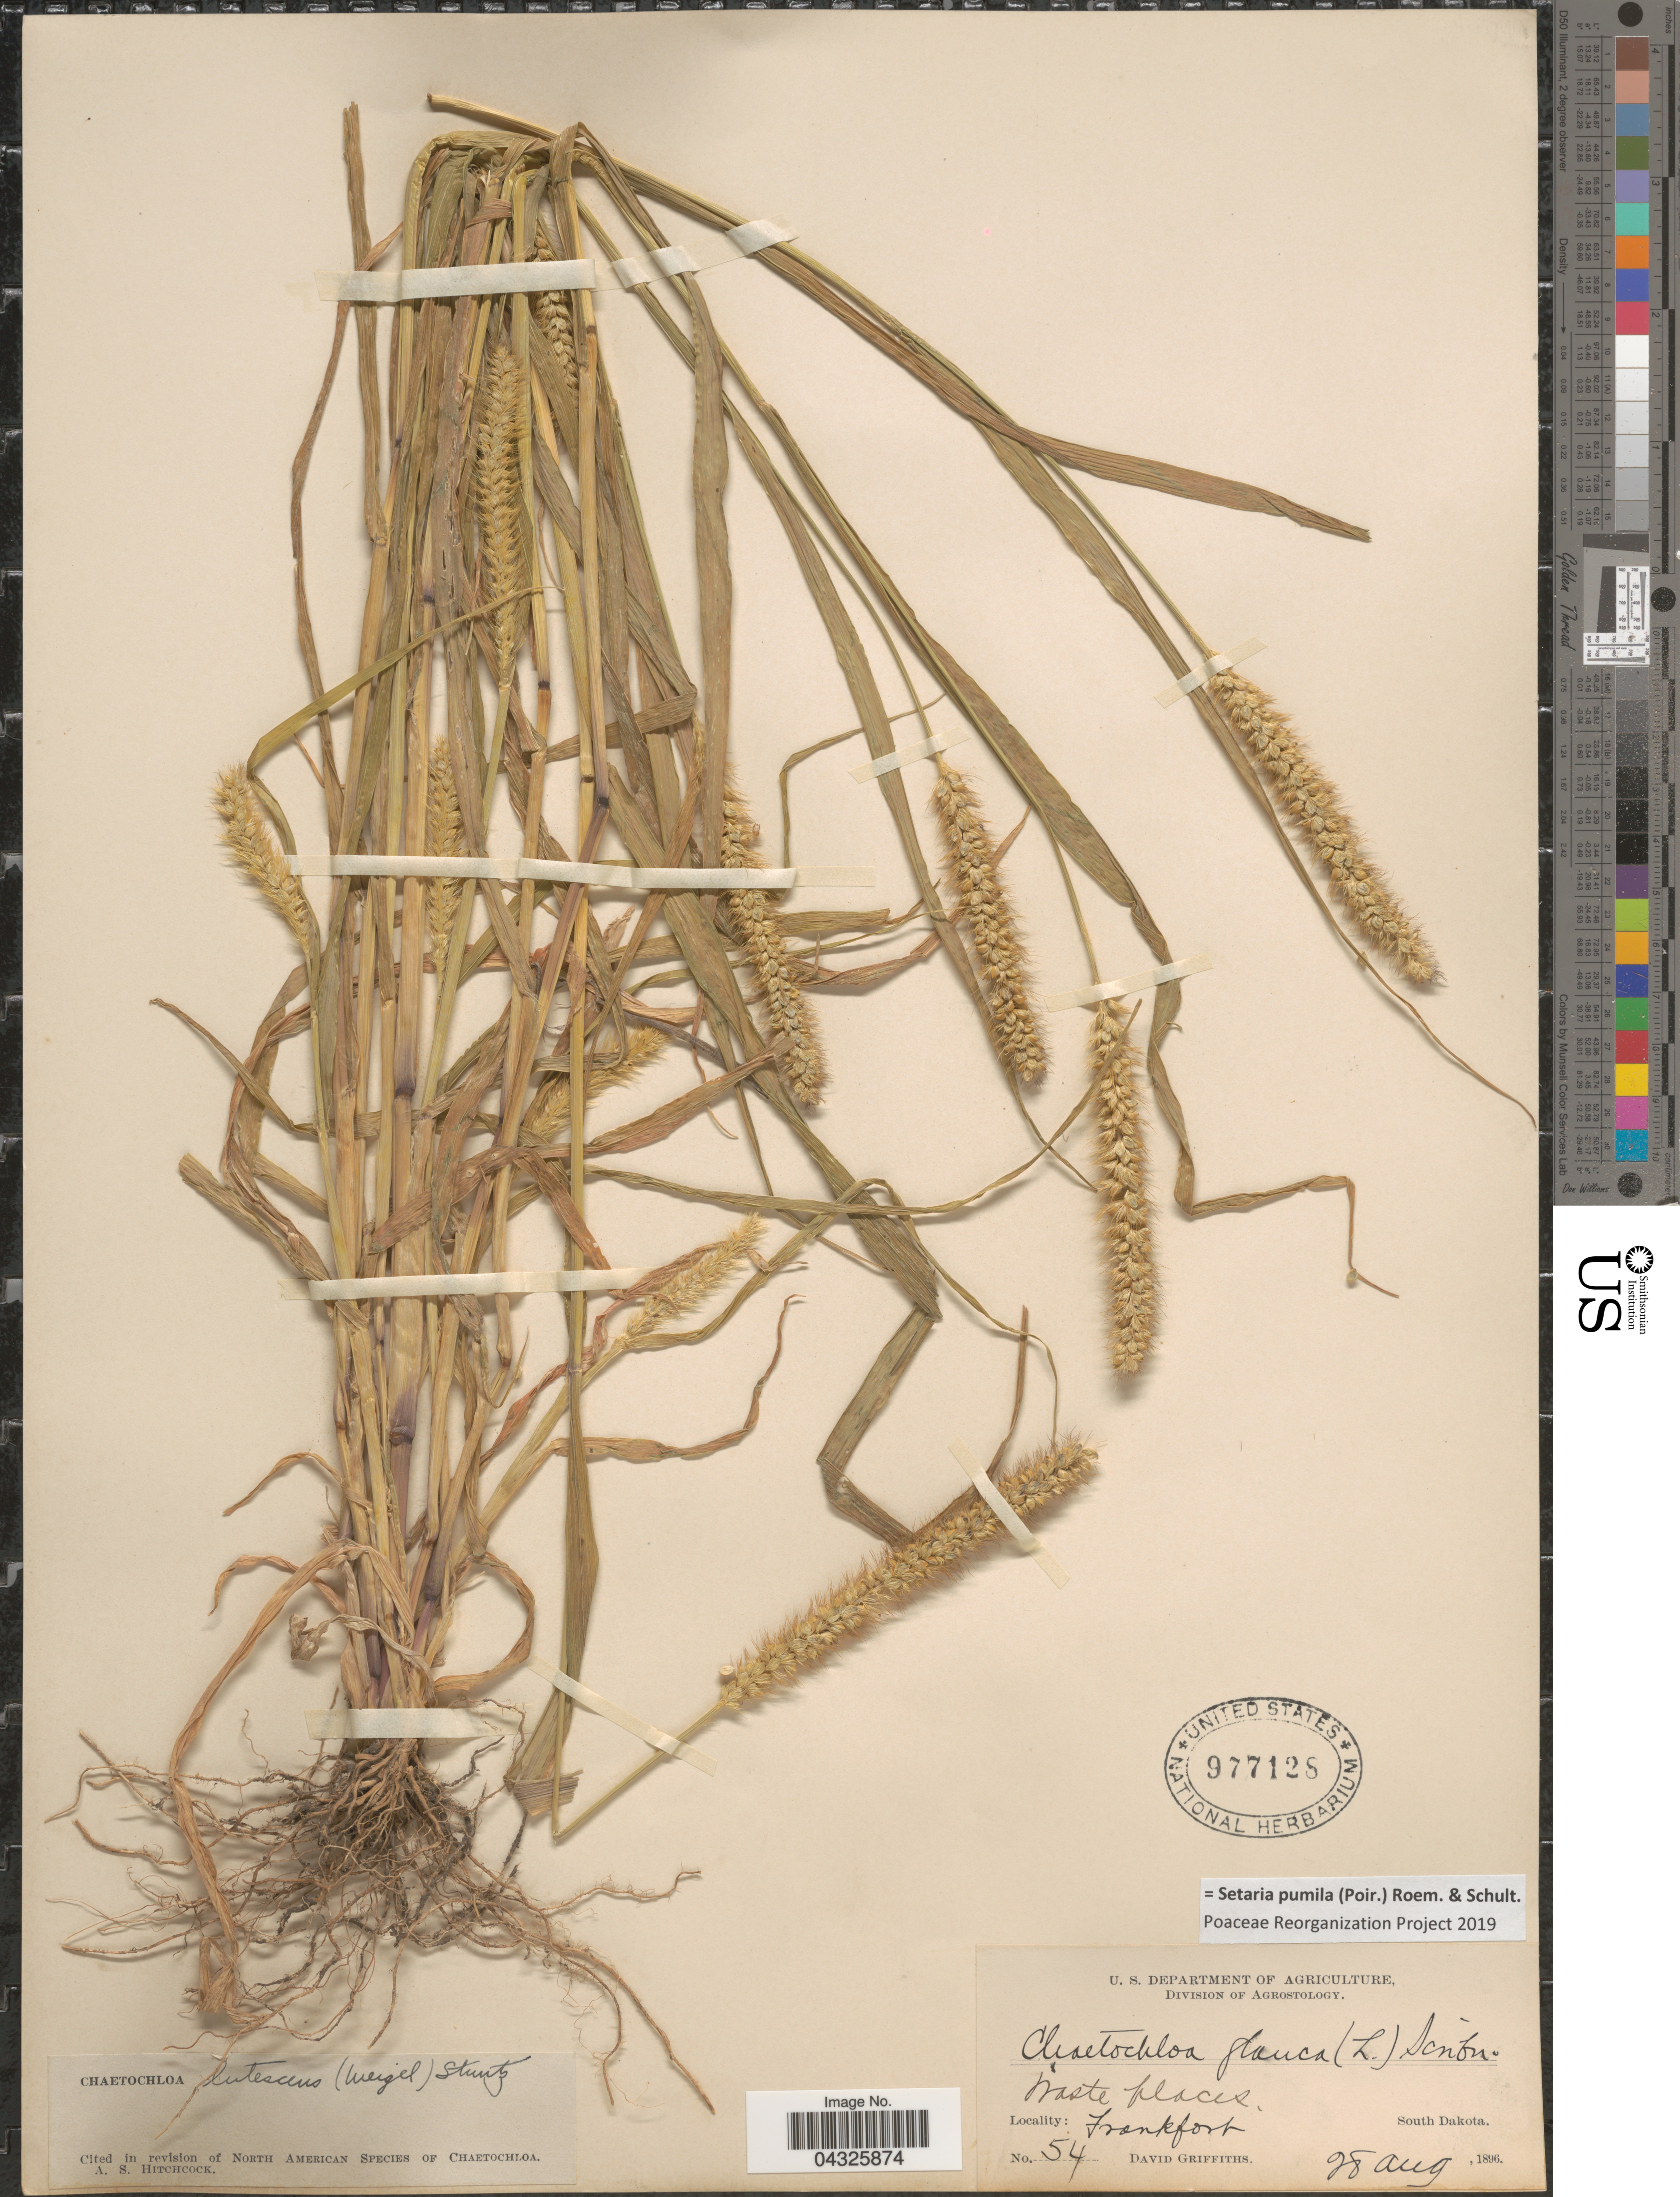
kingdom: Plantae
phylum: Tracheophyta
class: Liliopsida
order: Poales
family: Poaceae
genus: Setaria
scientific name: Setaria pumila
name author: (Poir.) Roem. & Schult.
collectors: D. Griffiths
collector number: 54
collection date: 1896-08-28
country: United States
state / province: South Dakota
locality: Frankfort.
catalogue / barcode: US 977128